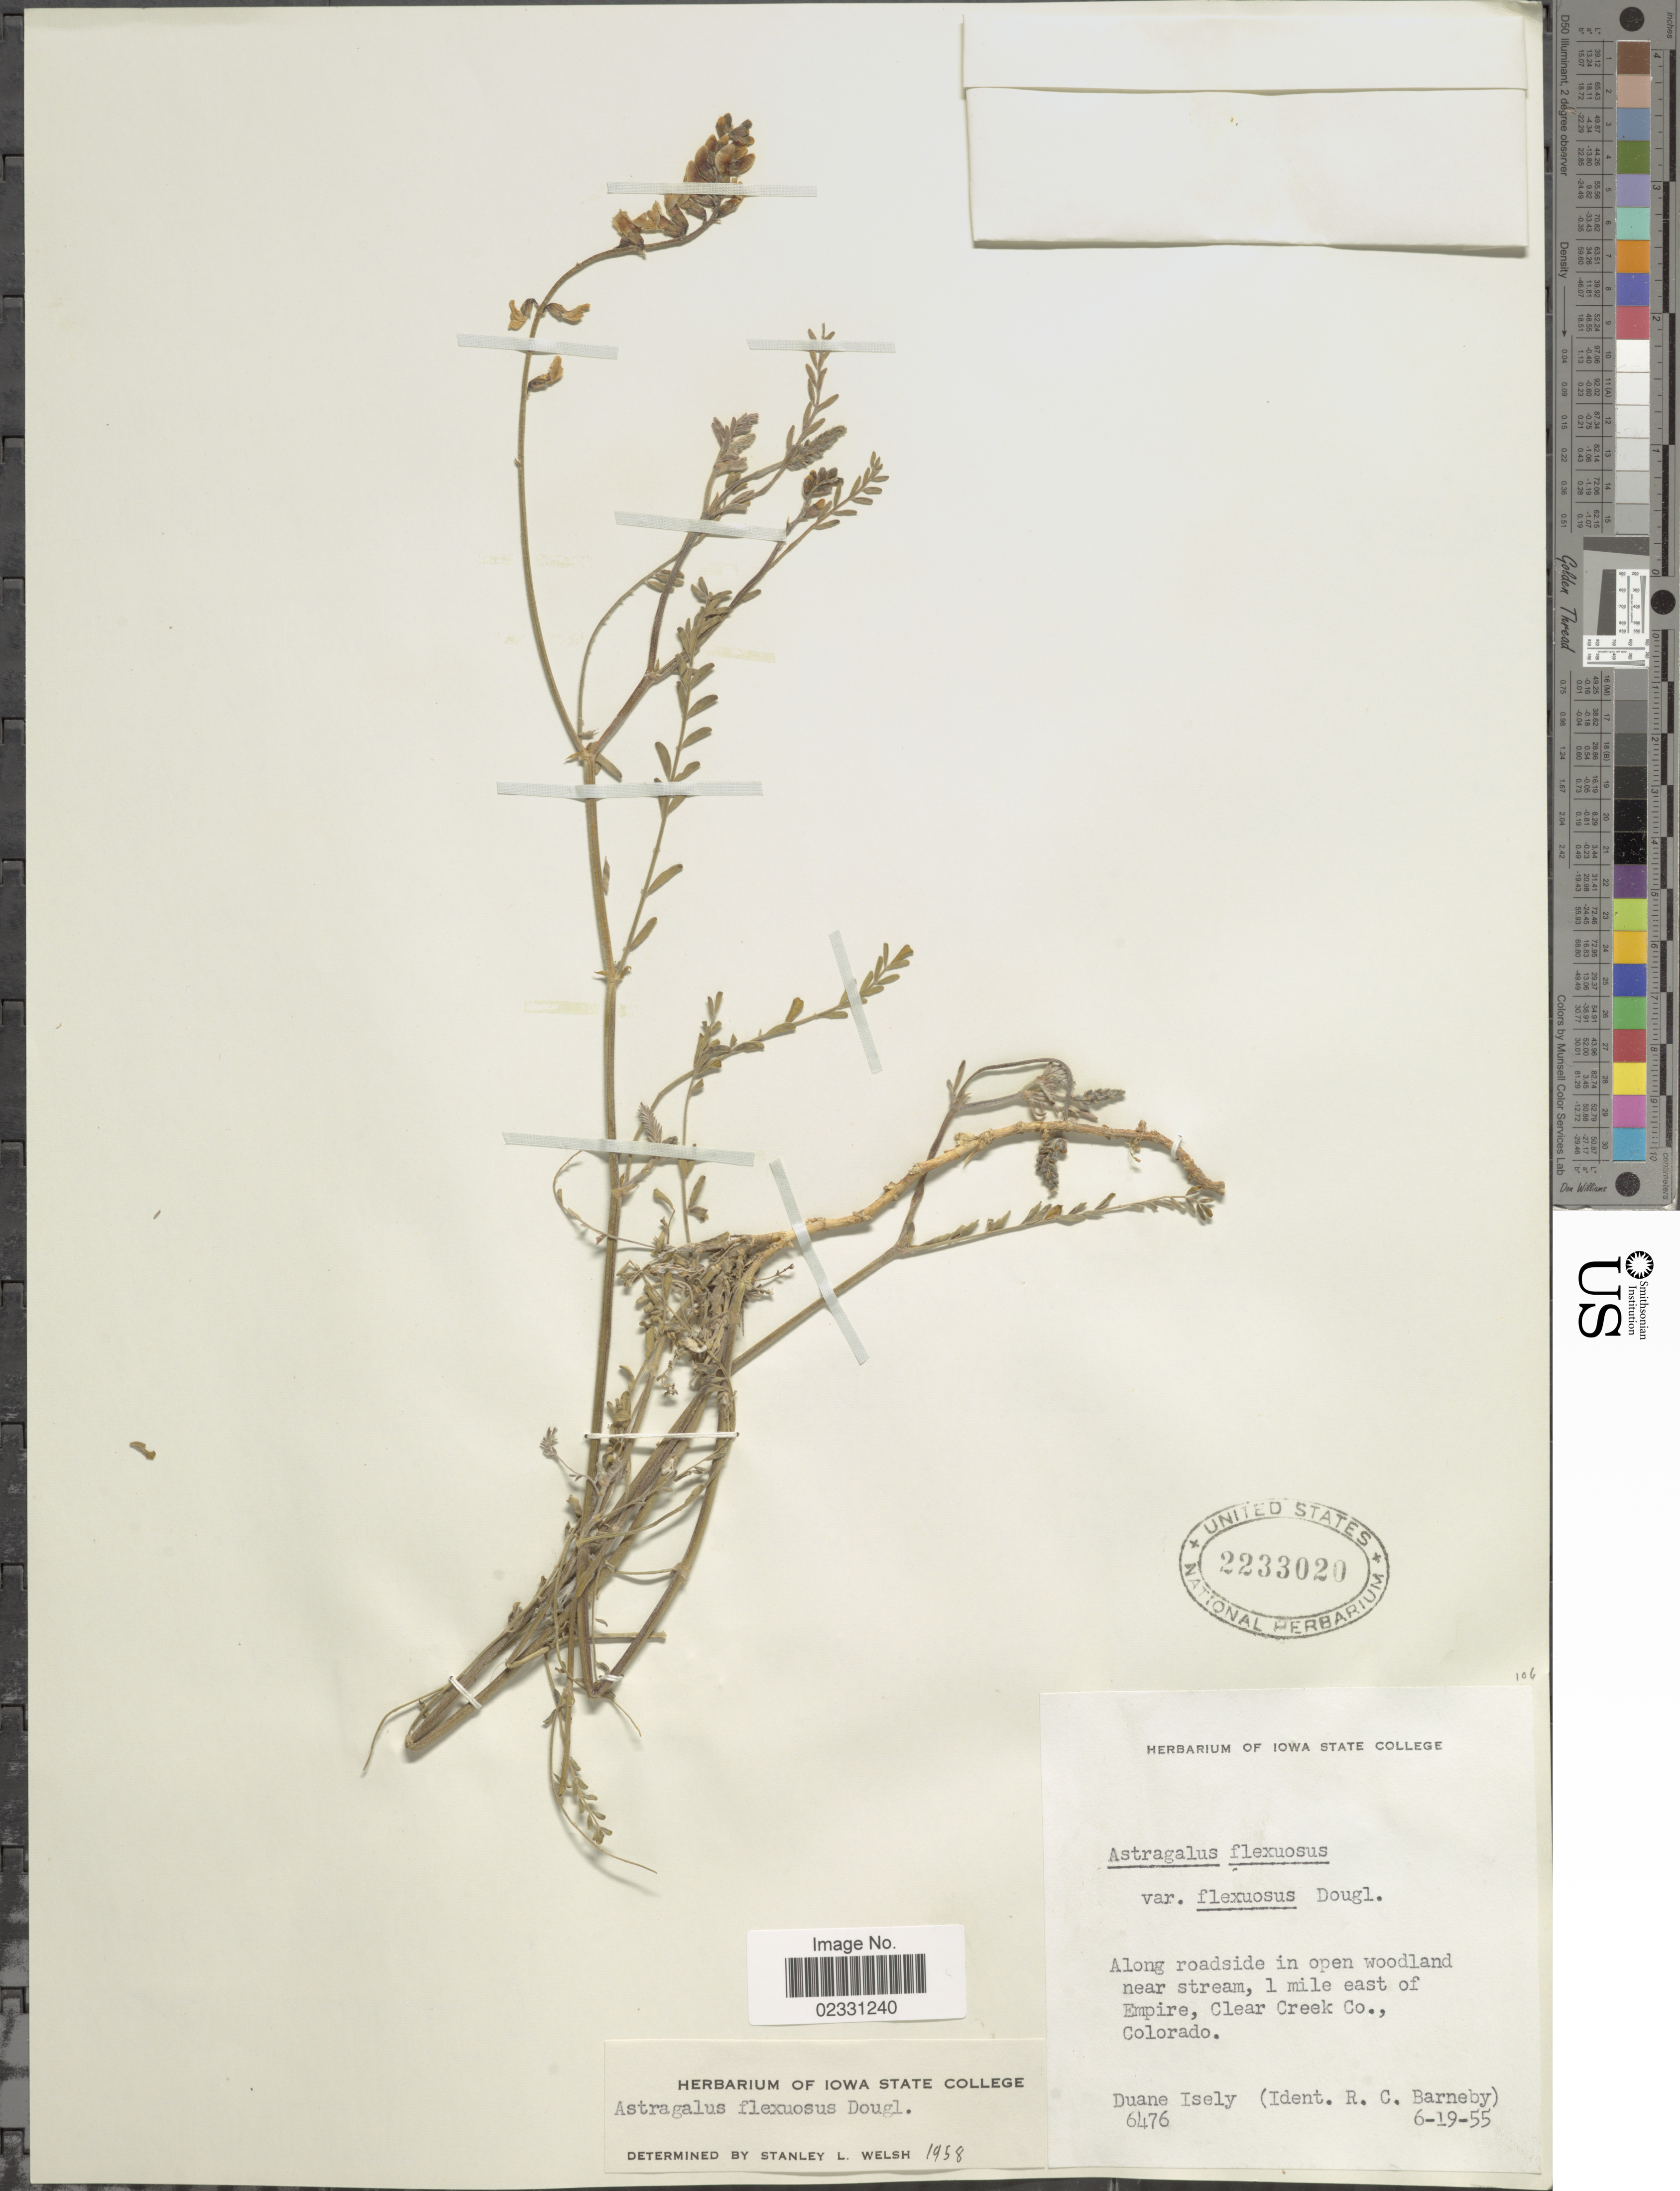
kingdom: Plantae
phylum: Tracheophyta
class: Magnoliopsida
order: Fabales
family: Fabaceae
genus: Astragalus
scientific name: Astragalus flexuosus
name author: (Hook.) Douglas ex G. Don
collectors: D. Isely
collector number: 6476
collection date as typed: Transcribed d/m/y: 19/6/55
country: United States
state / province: Colorado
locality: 1 mile east of Empire, Clear Creek Co.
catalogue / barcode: US 2233020